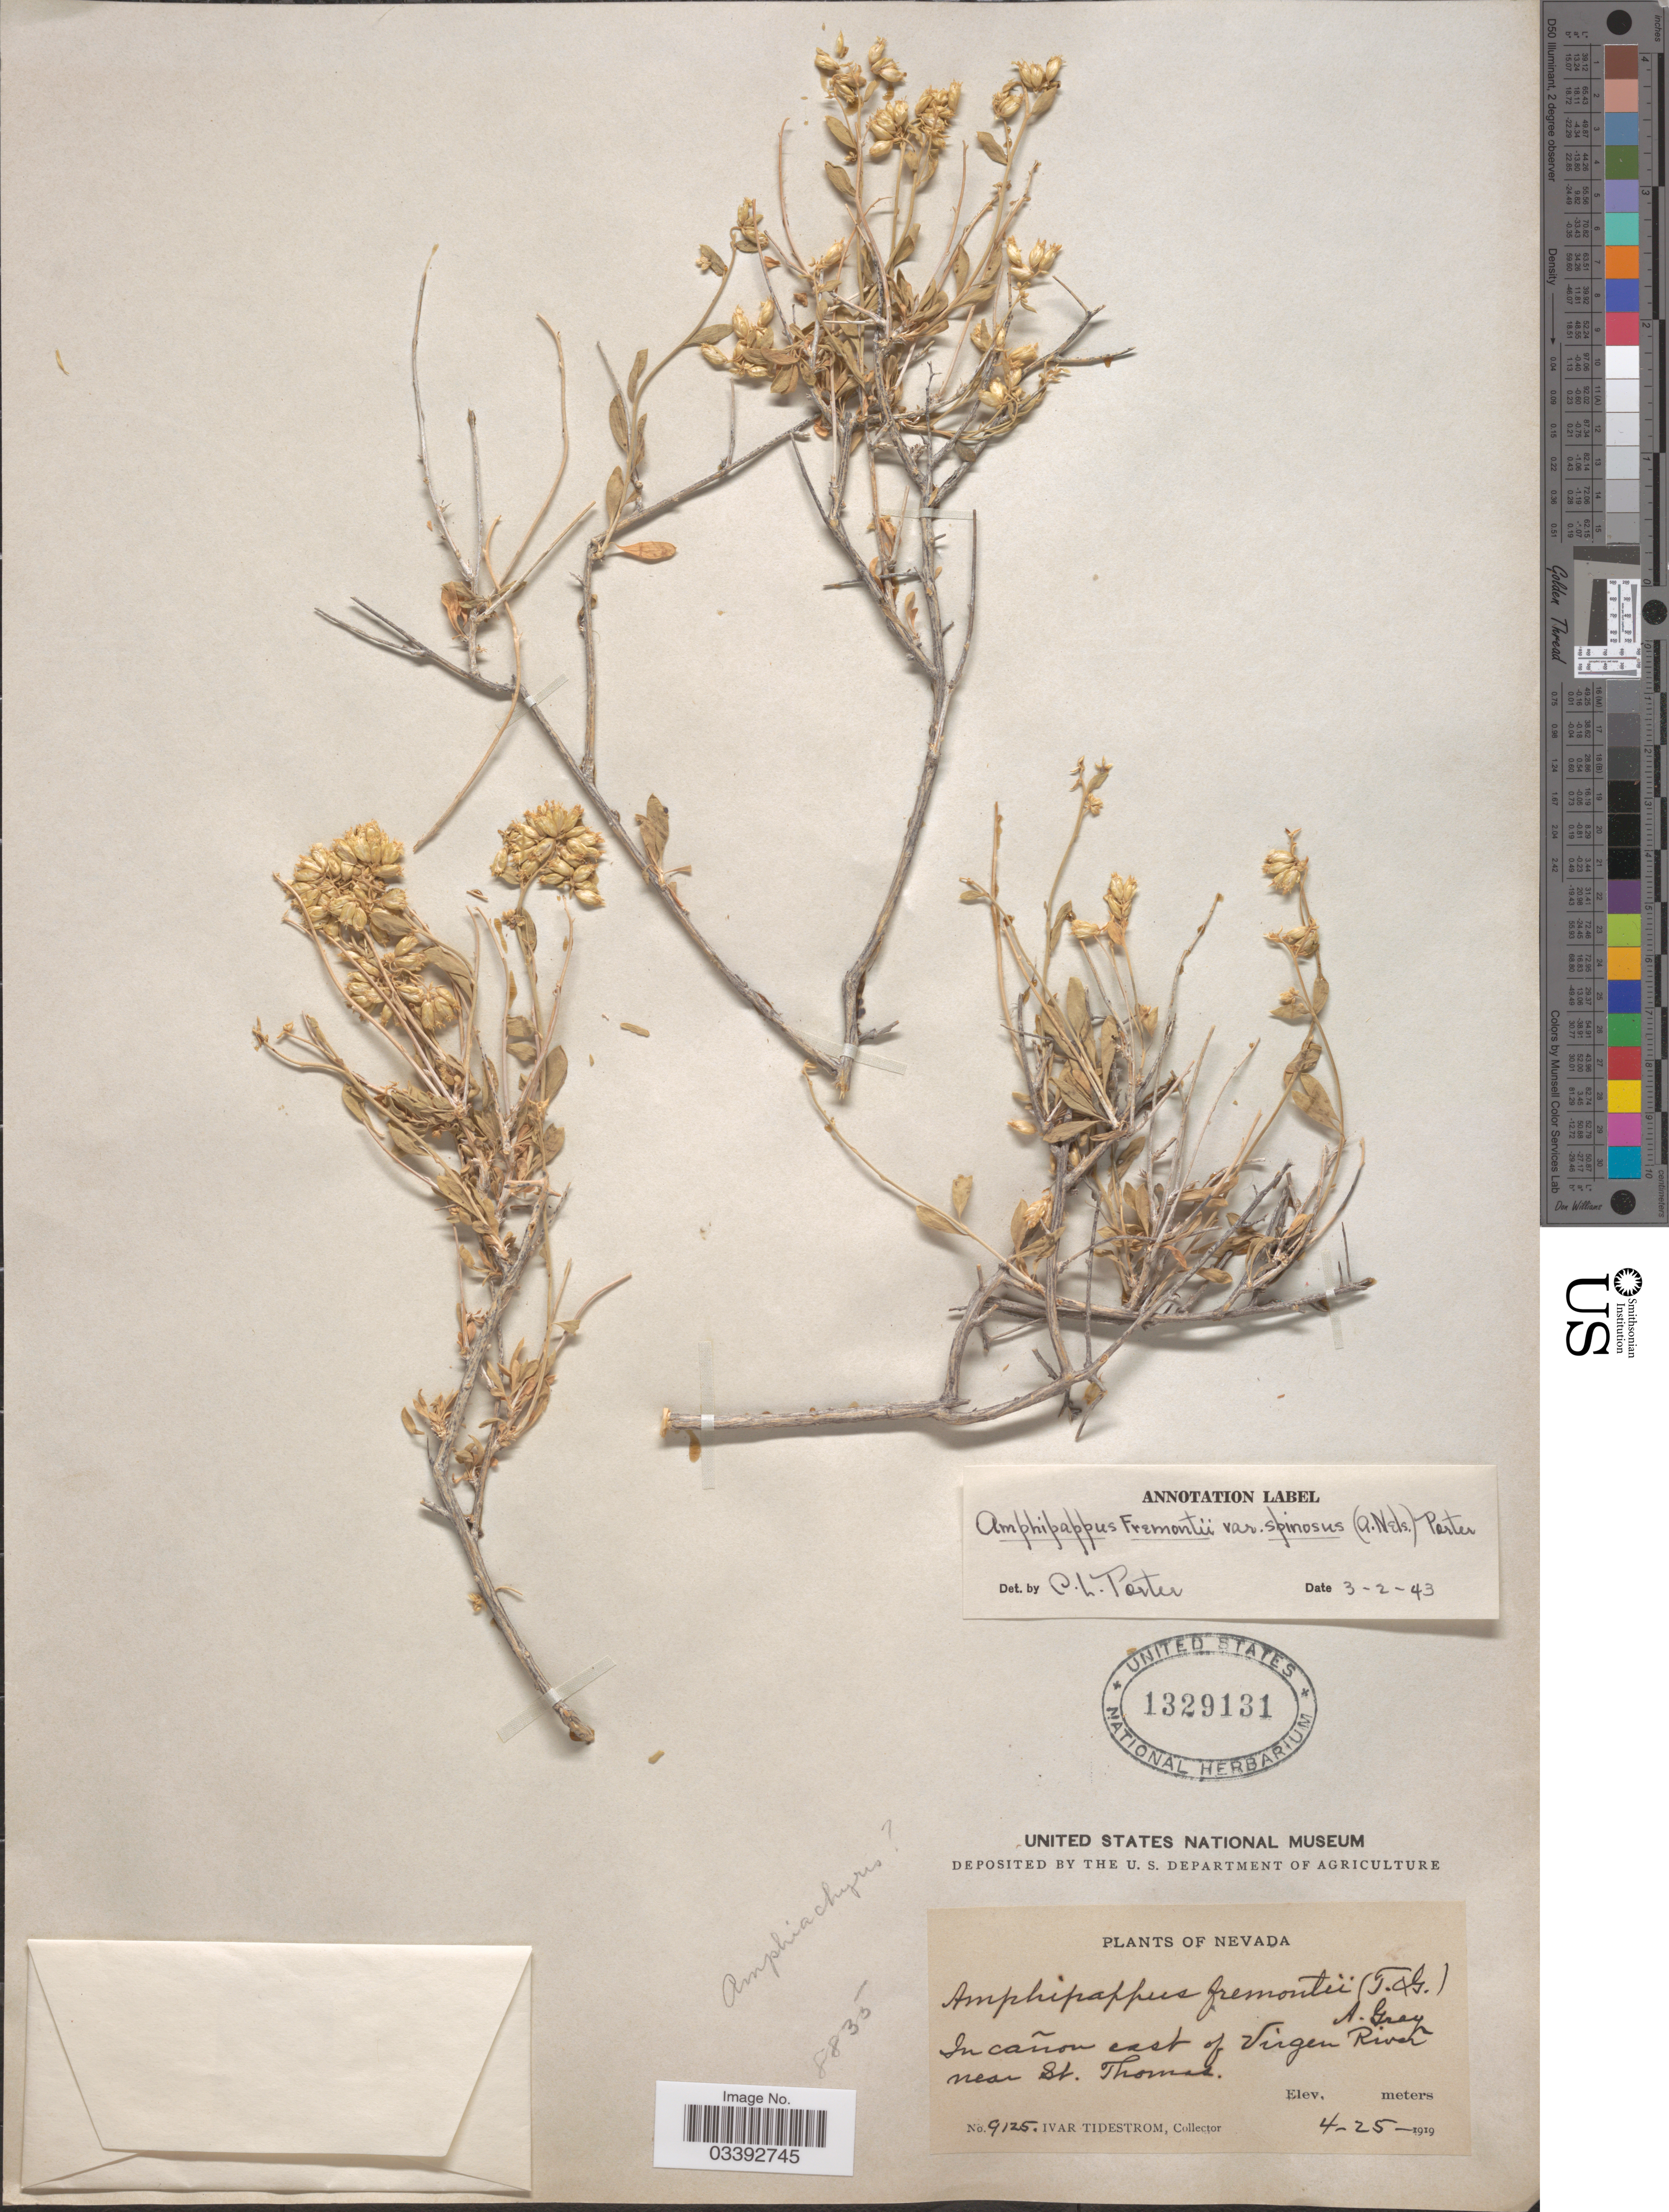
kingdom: Plantae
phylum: Tracheophyta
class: Magnoliopsida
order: Asterales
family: Asteraceae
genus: Amphipappus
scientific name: Amphipappus fremontii var. spinosus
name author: (A. Nelson) Ced. Porter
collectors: I. F. Tidestrom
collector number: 9125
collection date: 1919-04-25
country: United States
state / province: Nevada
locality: In cañon east of Virgen River near St. Thomas.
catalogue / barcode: US 1329131